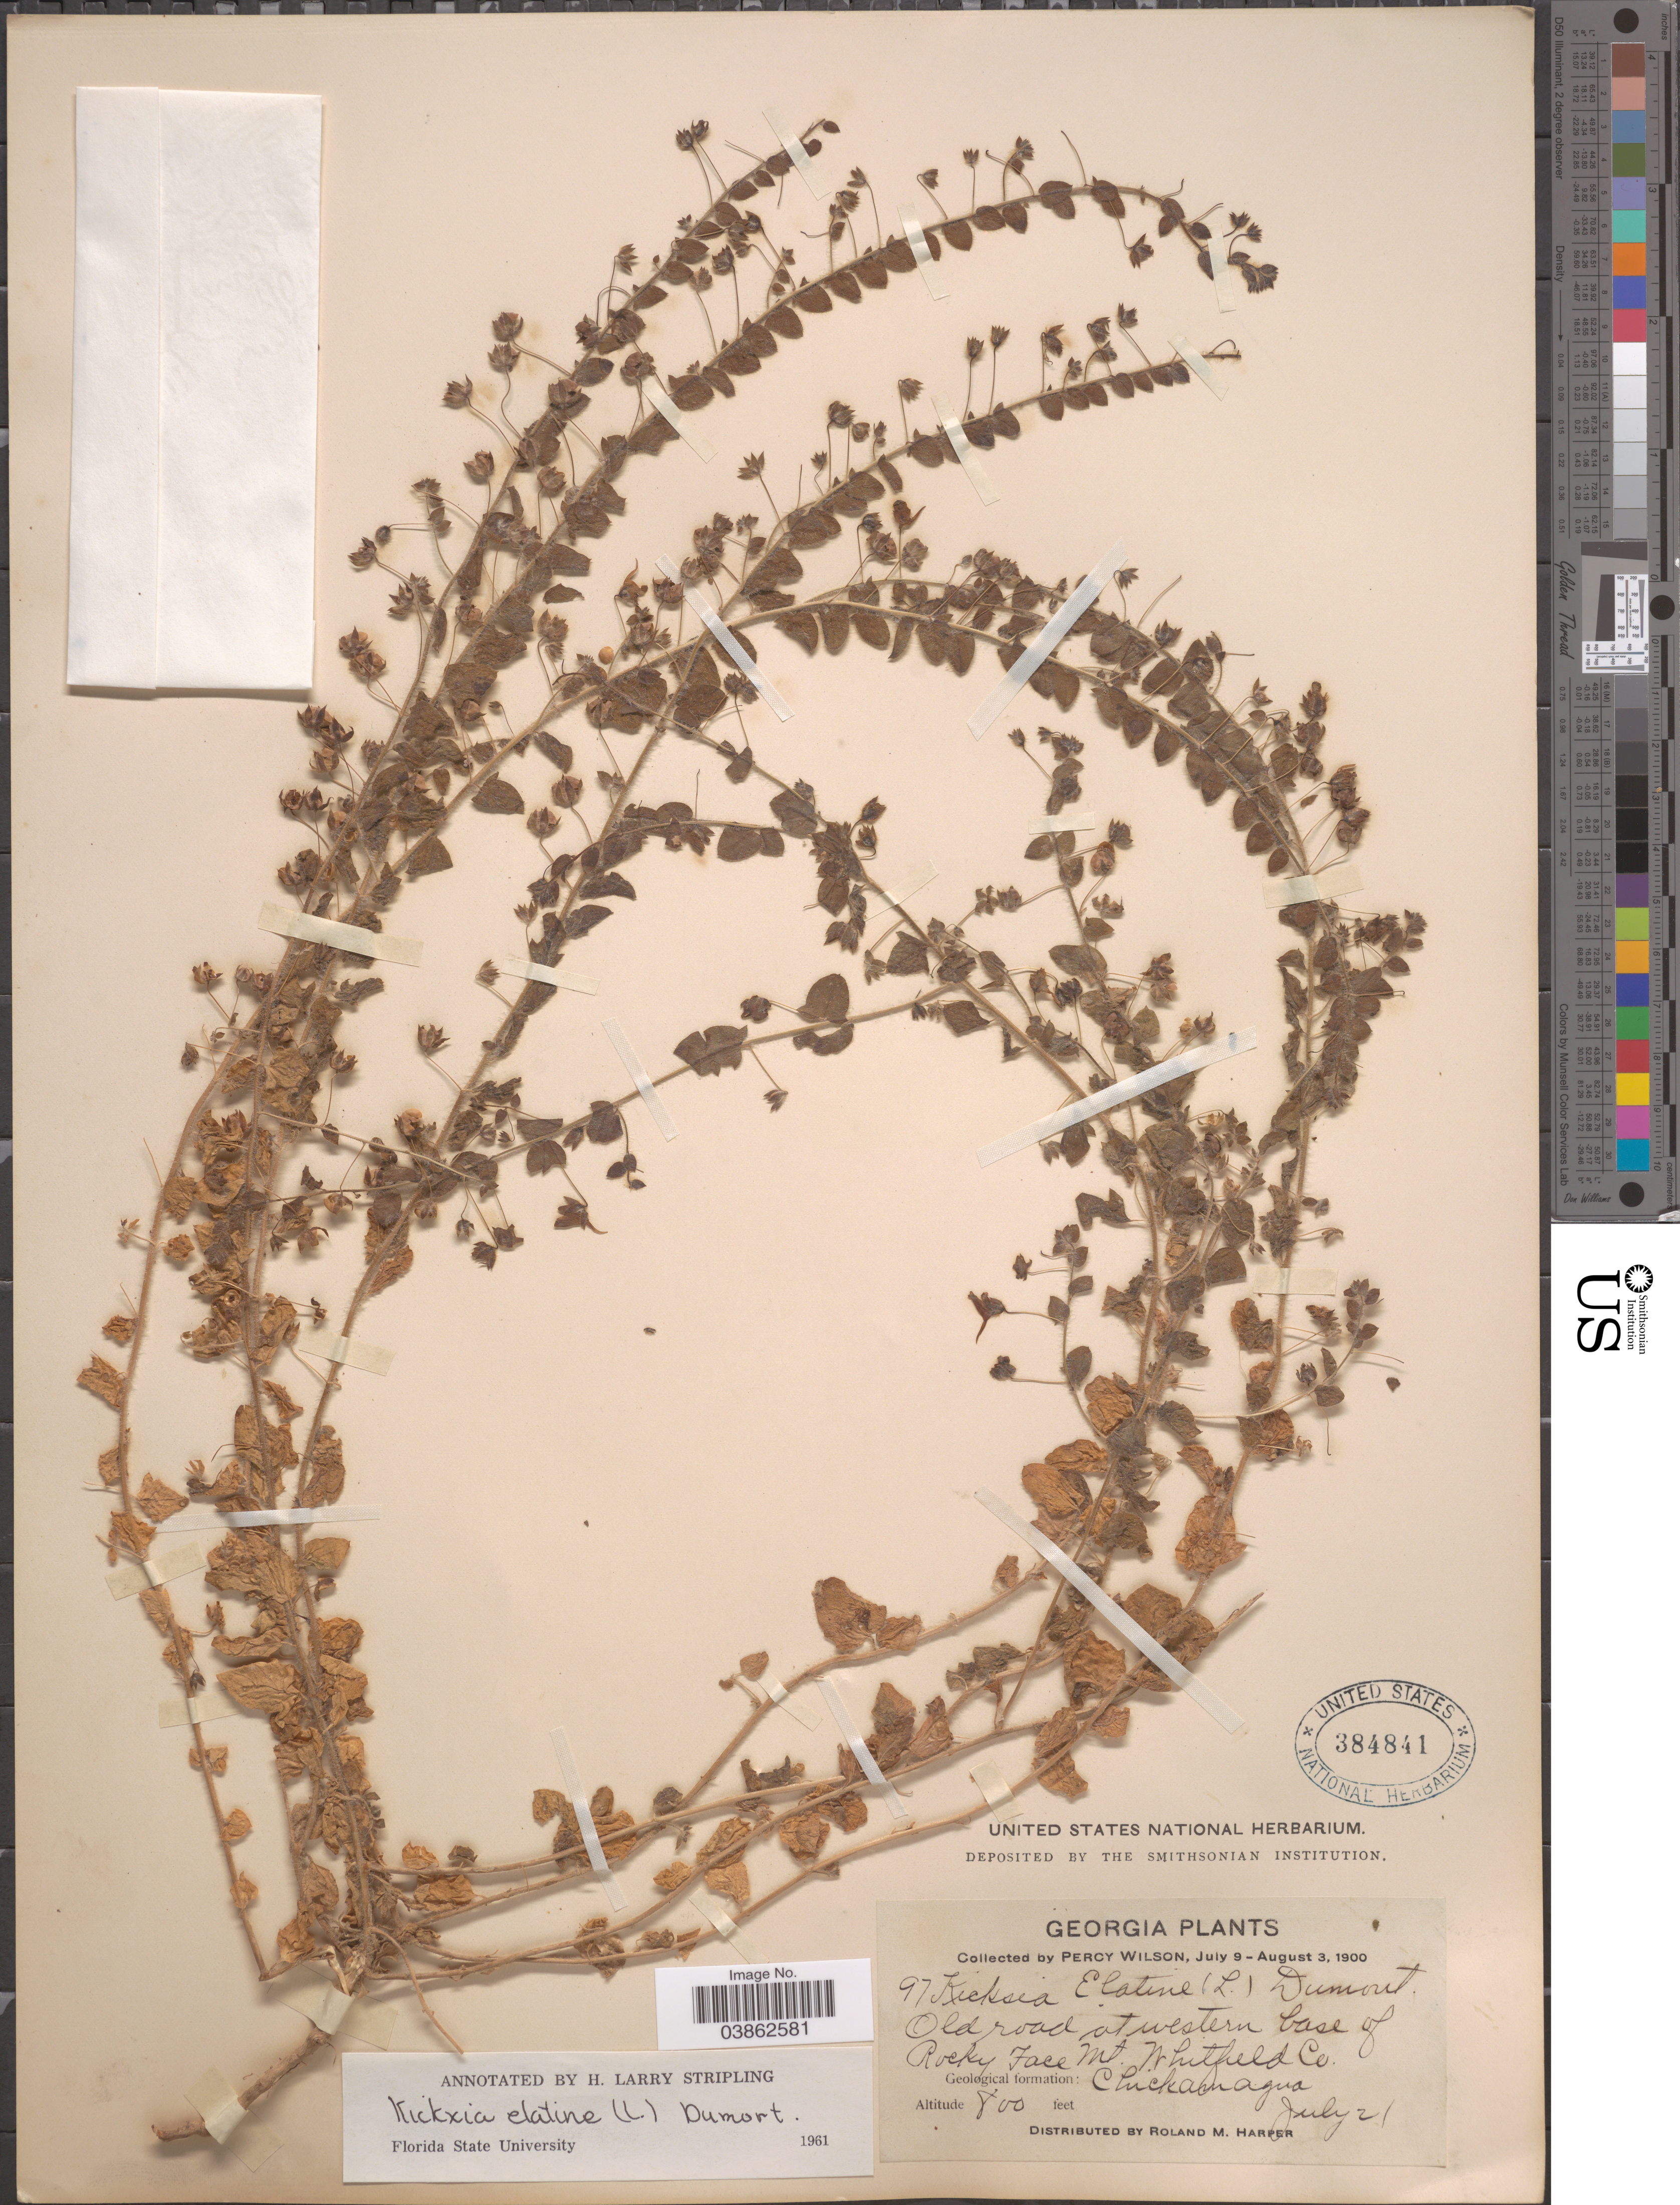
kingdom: Plantae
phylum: Tracheophyta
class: Magnoliopsida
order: Lamiales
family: Plantaginaceae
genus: Kickxia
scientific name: Kickxia elatine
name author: (L.) Dumort.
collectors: P. Wilson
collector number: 97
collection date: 1900-07-21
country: United States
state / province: Georgia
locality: Old road at western base of Rocky Face Mt. Whitfield Co. Geological formation: Chickamagua.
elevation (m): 244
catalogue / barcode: US 384841